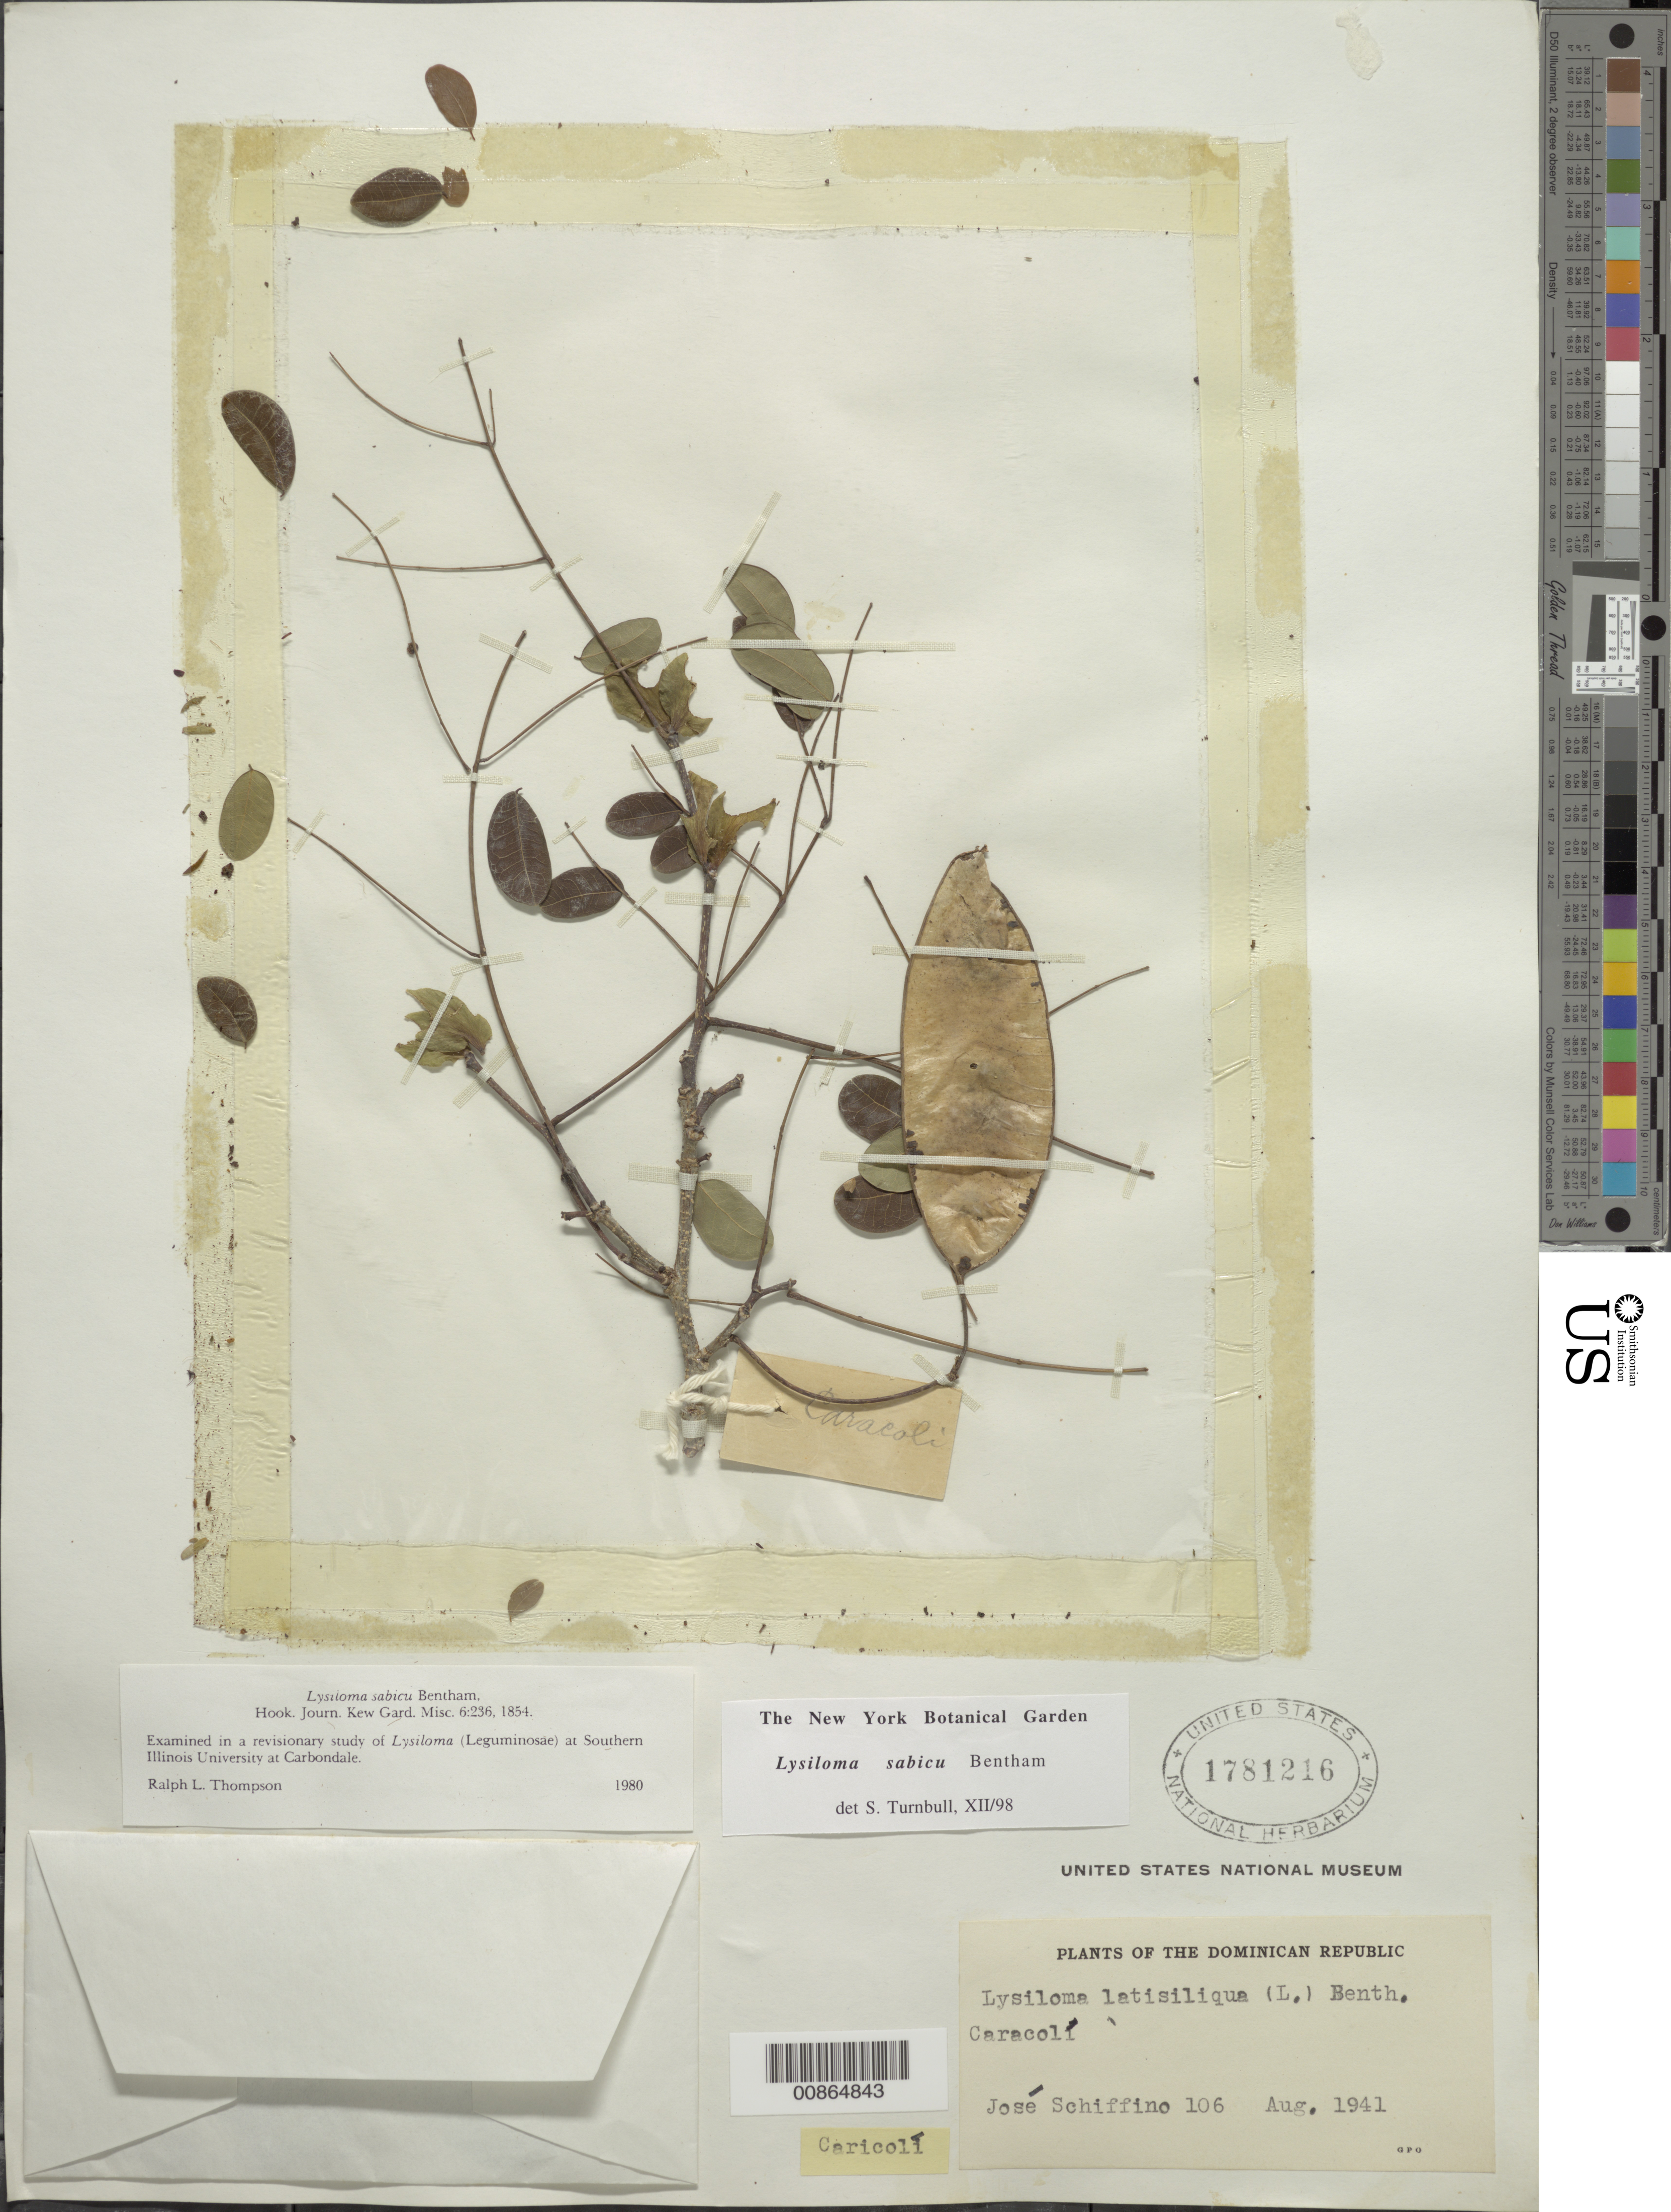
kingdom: Plantae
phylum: Tracheophyta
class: Magnoliopsida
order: Fabales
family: Fabaceae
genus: Lysiloma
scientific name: Lysiloma sabicu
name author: Benth.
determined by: Turnbull, S.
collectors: J. Schiffino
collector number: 106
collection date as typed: Aug 1941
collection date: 1941-08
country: Dominican Republic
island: Hispaniola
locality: Dominican Republic.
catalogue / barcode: US 1781216